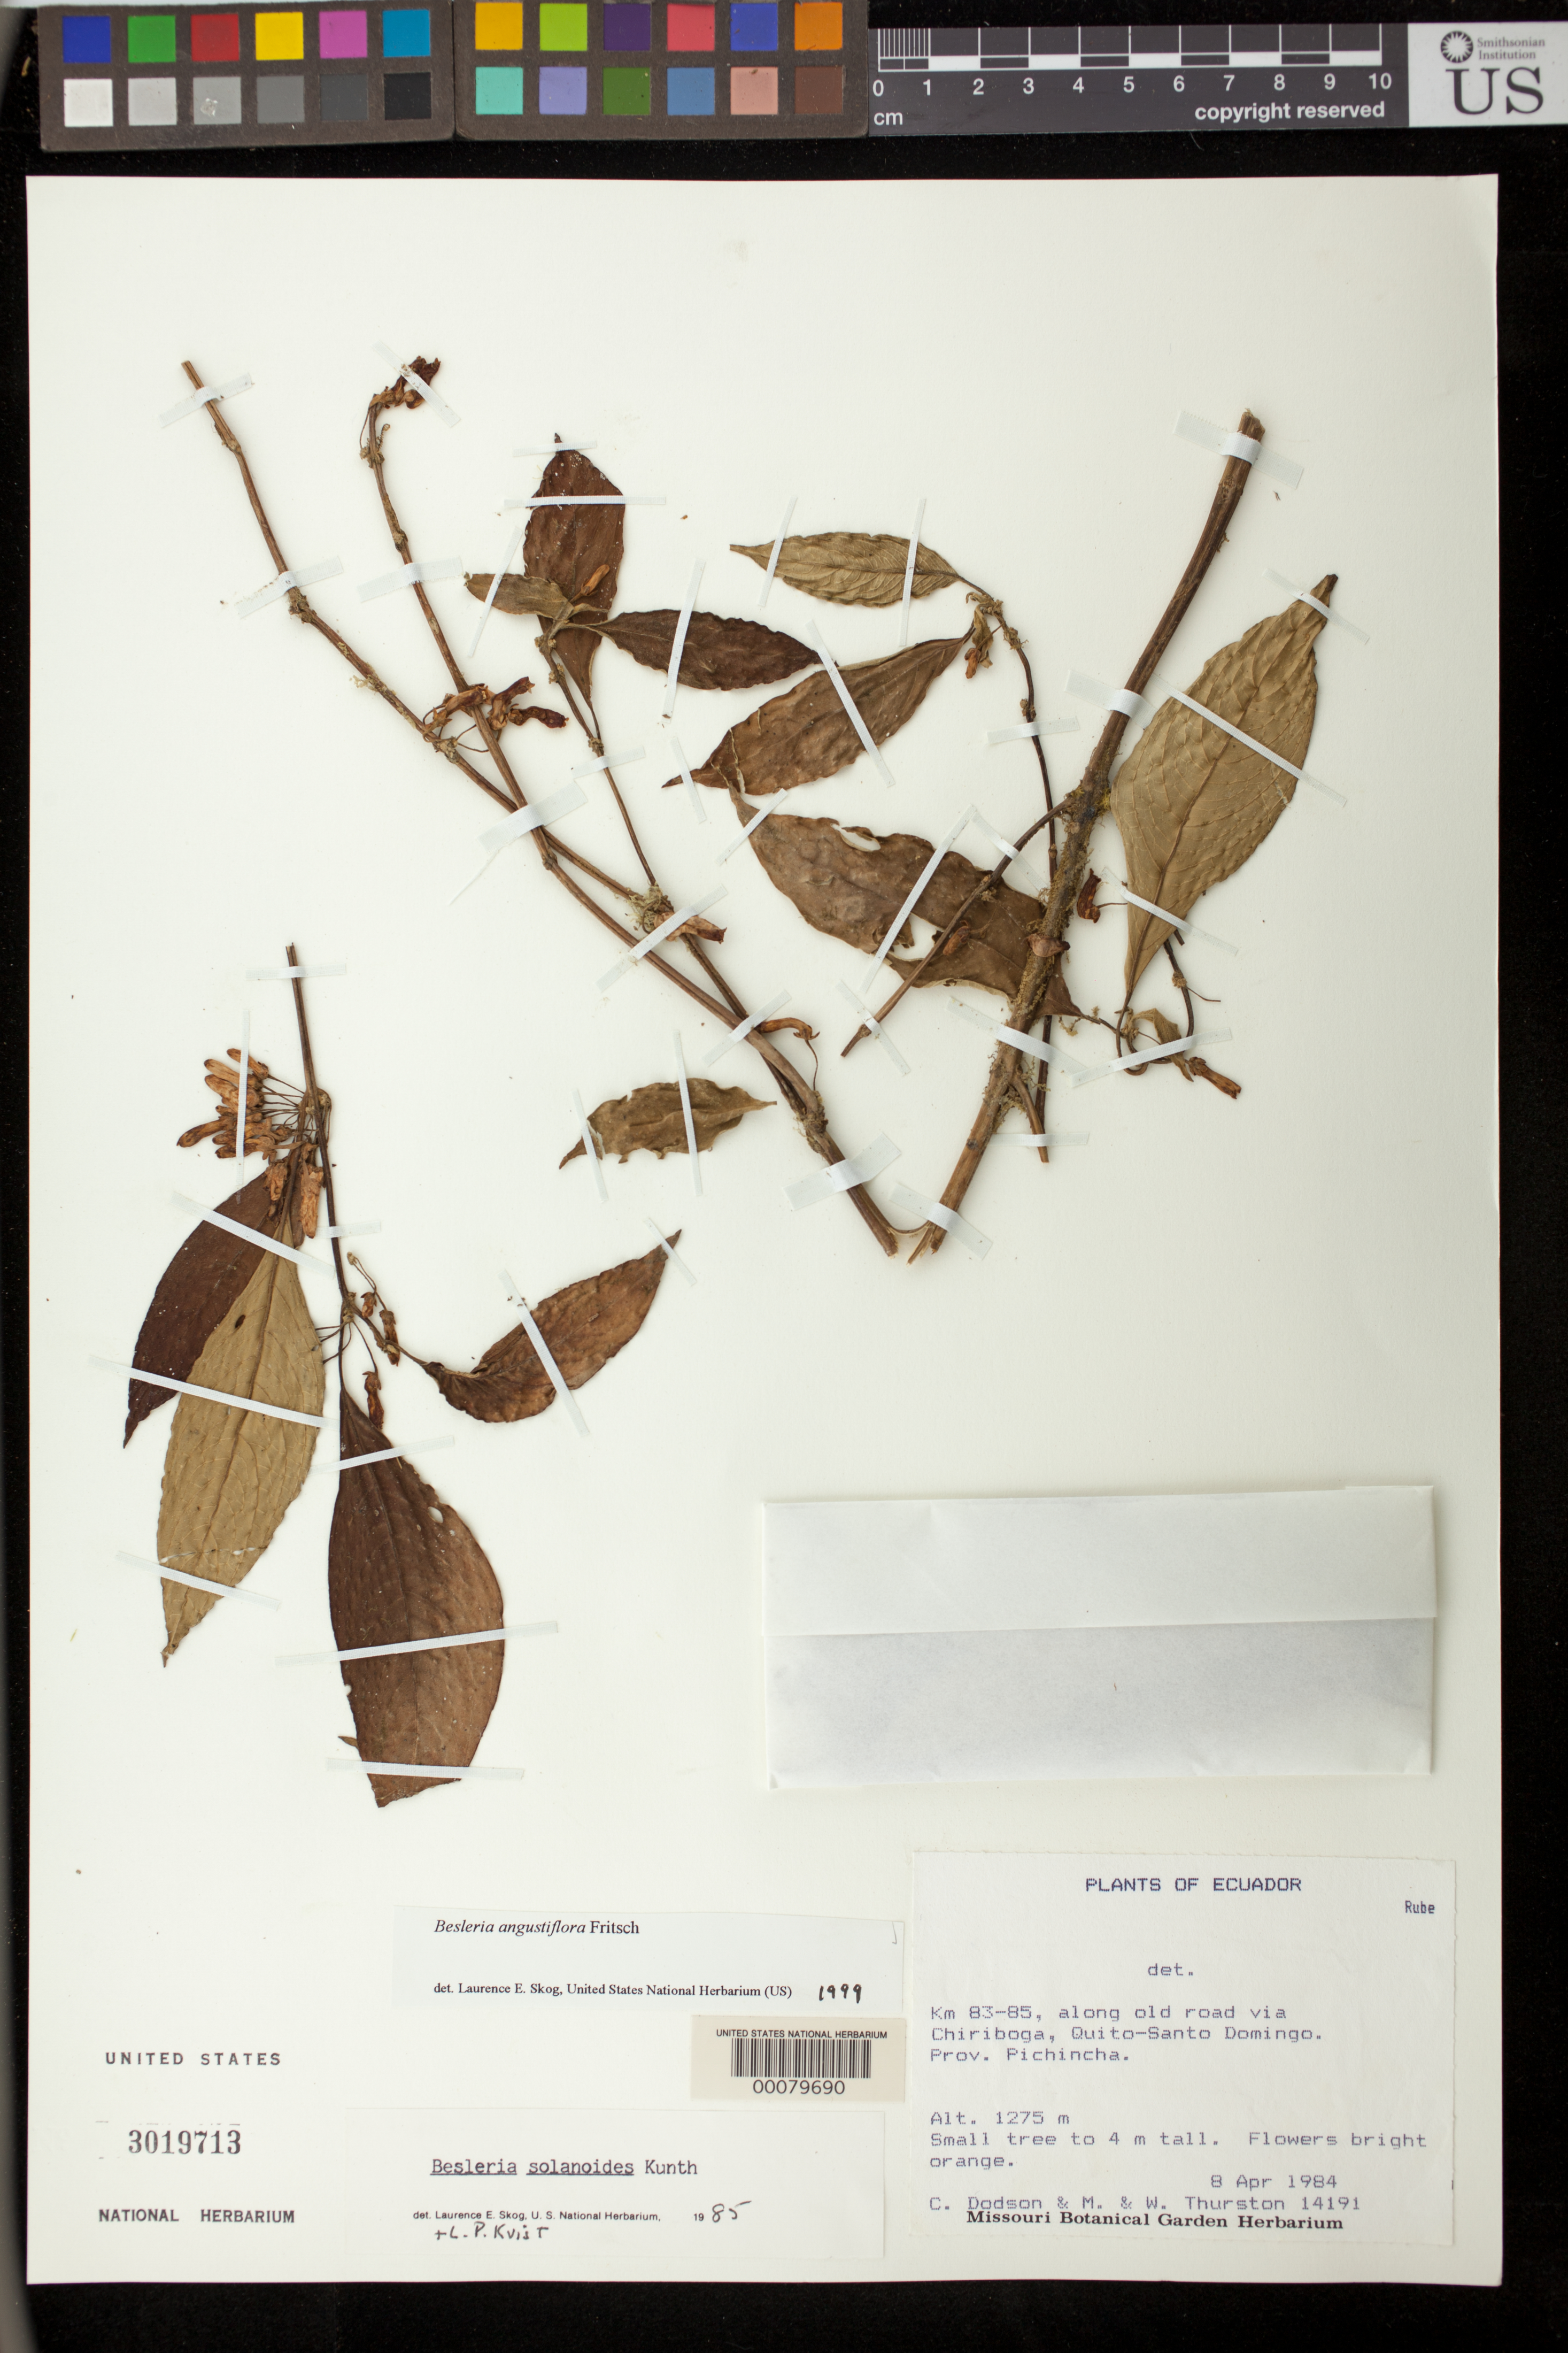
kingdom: Plantae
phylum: Tracheophyta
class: Magnoliopsida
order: Lamiales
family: Gesneriaceae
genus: Besleria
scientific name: Besleria angustiflora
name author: Fritsch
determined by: Skog, Laurence E.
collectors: C. Dodson, M. Thurston & W. Thurston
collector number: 14191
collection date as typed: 08 Apr 1984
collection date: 1984-04-08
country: Ecuador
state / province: Pichincha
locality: Km 83-85, along old road via Chiriboga, Quito-Santo Domingo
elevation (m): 1275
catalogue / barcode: US 3019713